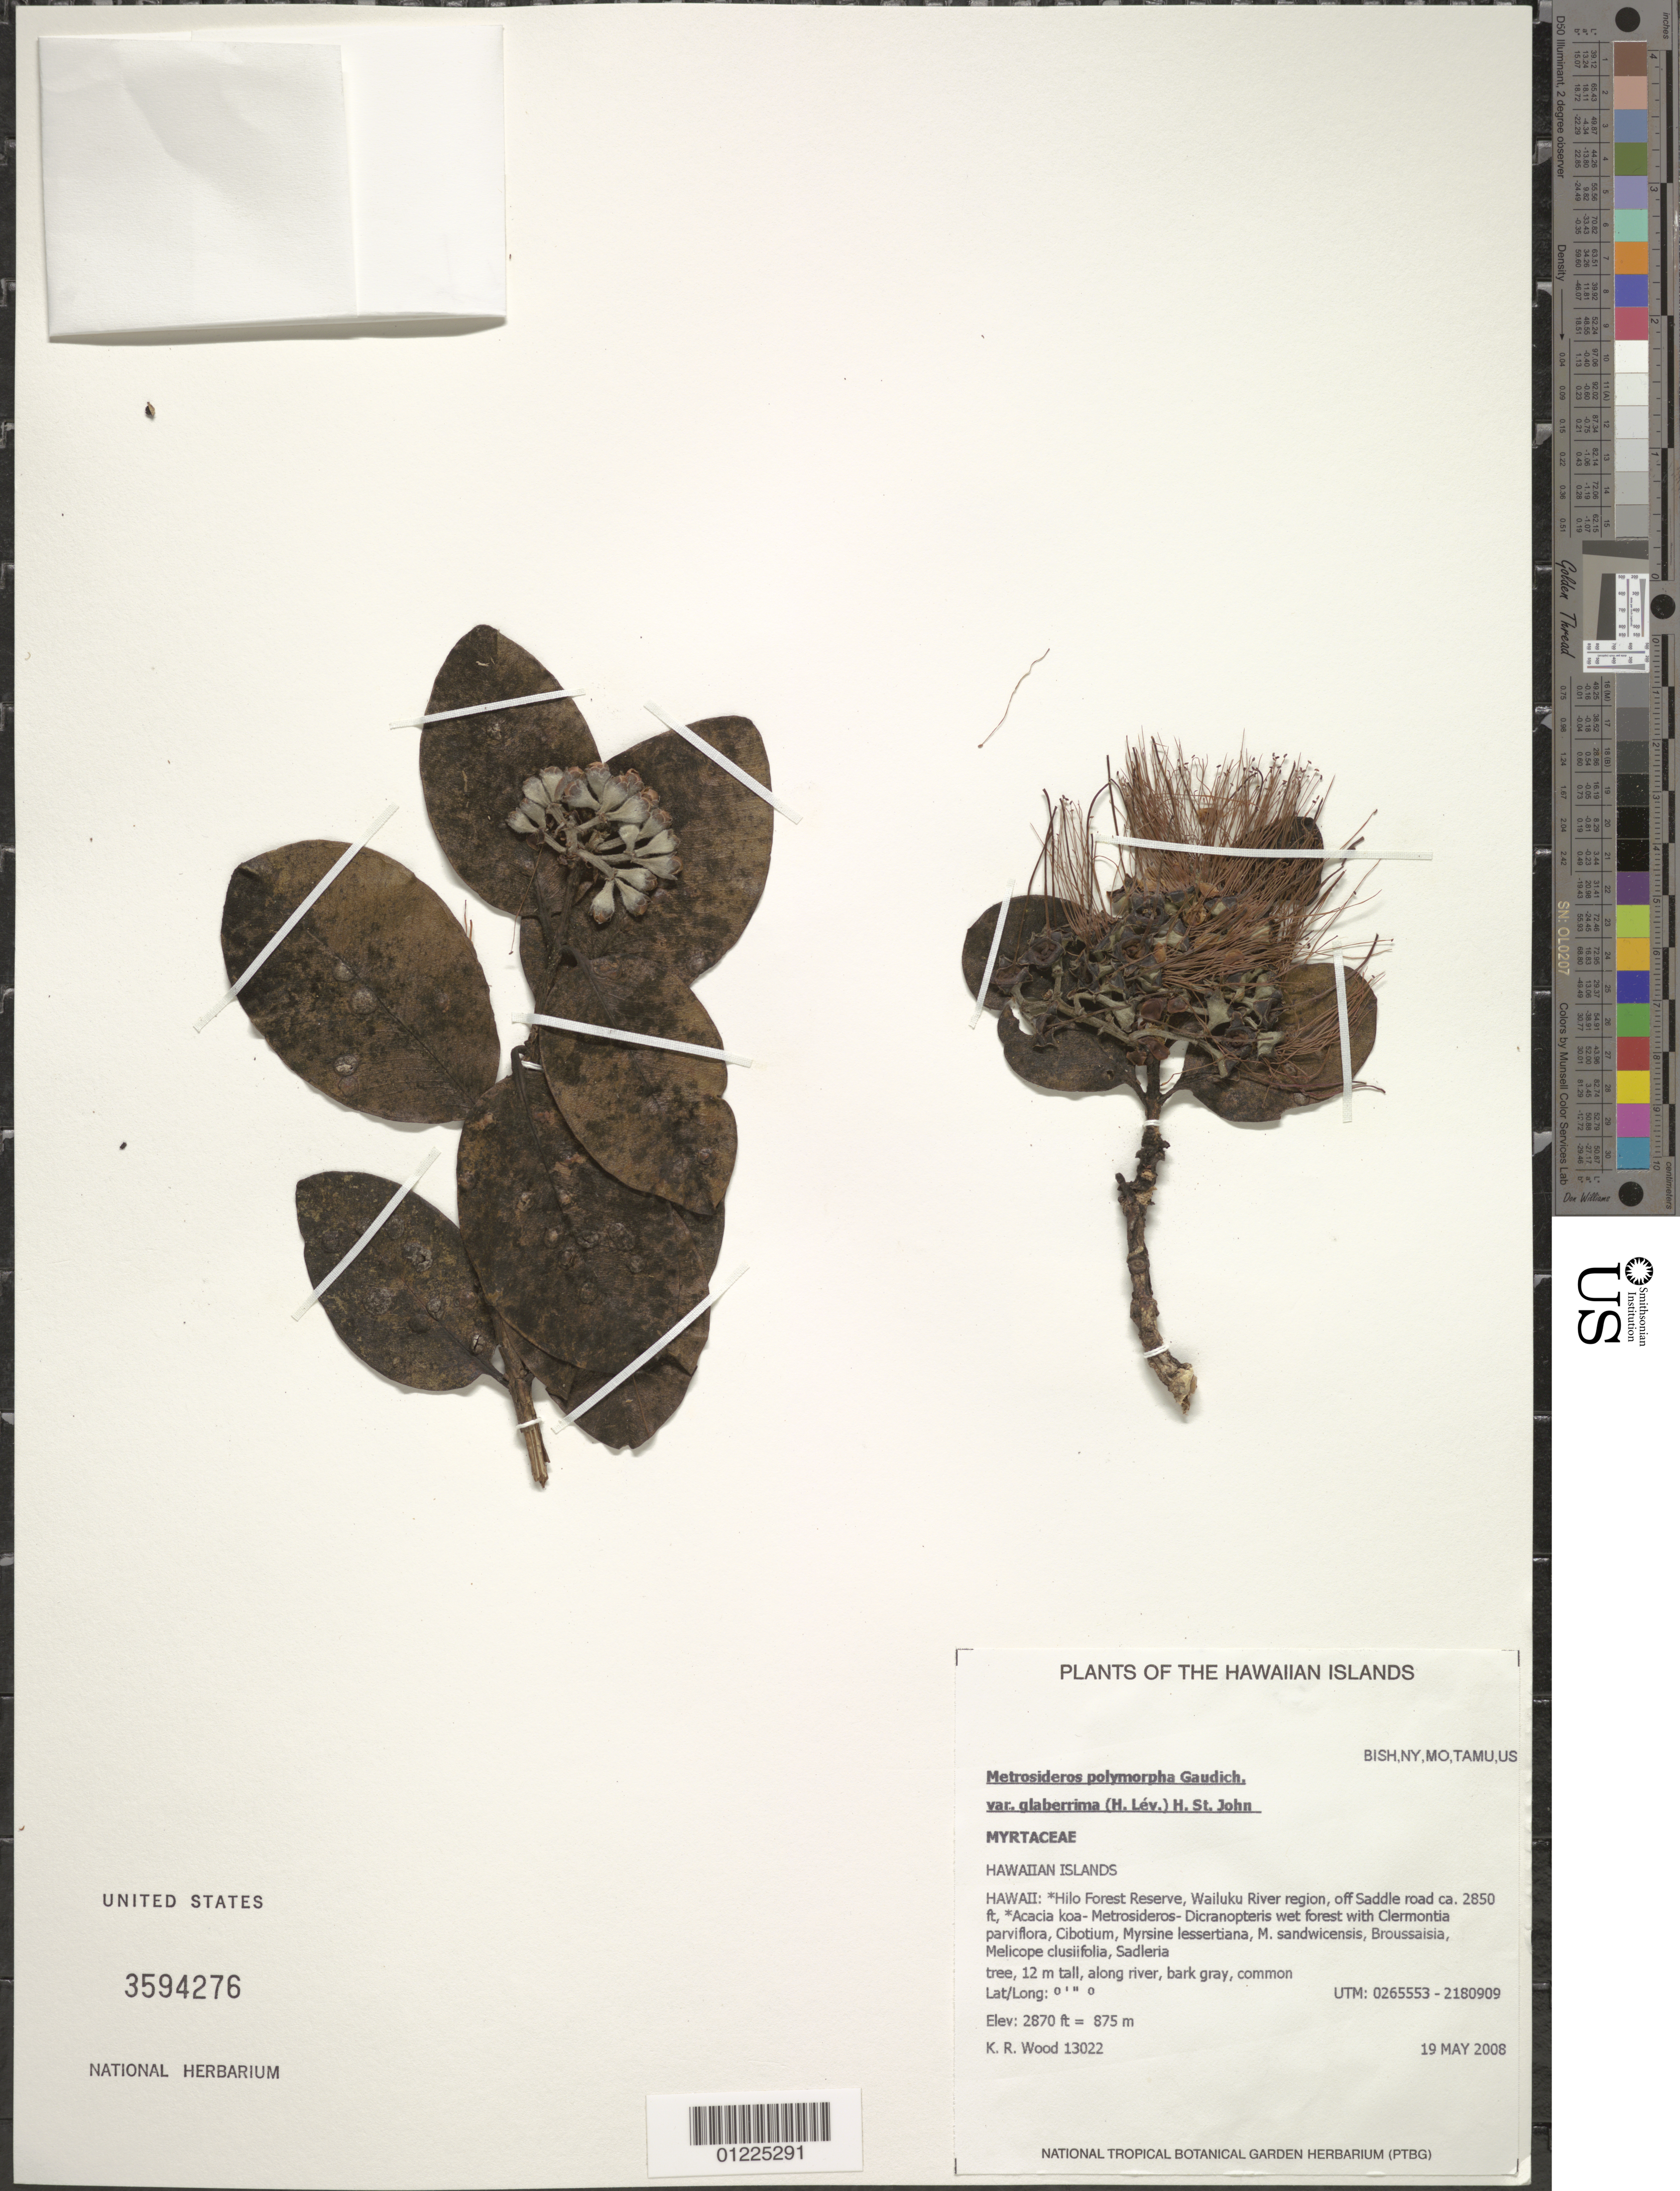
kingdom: Plantae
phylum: Tracheophyta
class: Magnoliopsida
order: Myrtales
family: Myrtaceae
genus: Metrosideros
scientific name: Metrosideros polymorpha var. glaberrima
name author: (H. Lév.) H. St. John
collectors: K. R. Wood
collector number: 13022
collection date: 2008-05-19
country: United States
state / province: Hawaii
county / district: Hawaii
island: Hawaii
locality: Hilo Forest Reserve, Wailuku River region, off Saddle Road ca. 2850 ft.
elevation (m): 875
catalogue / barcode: US 3594276